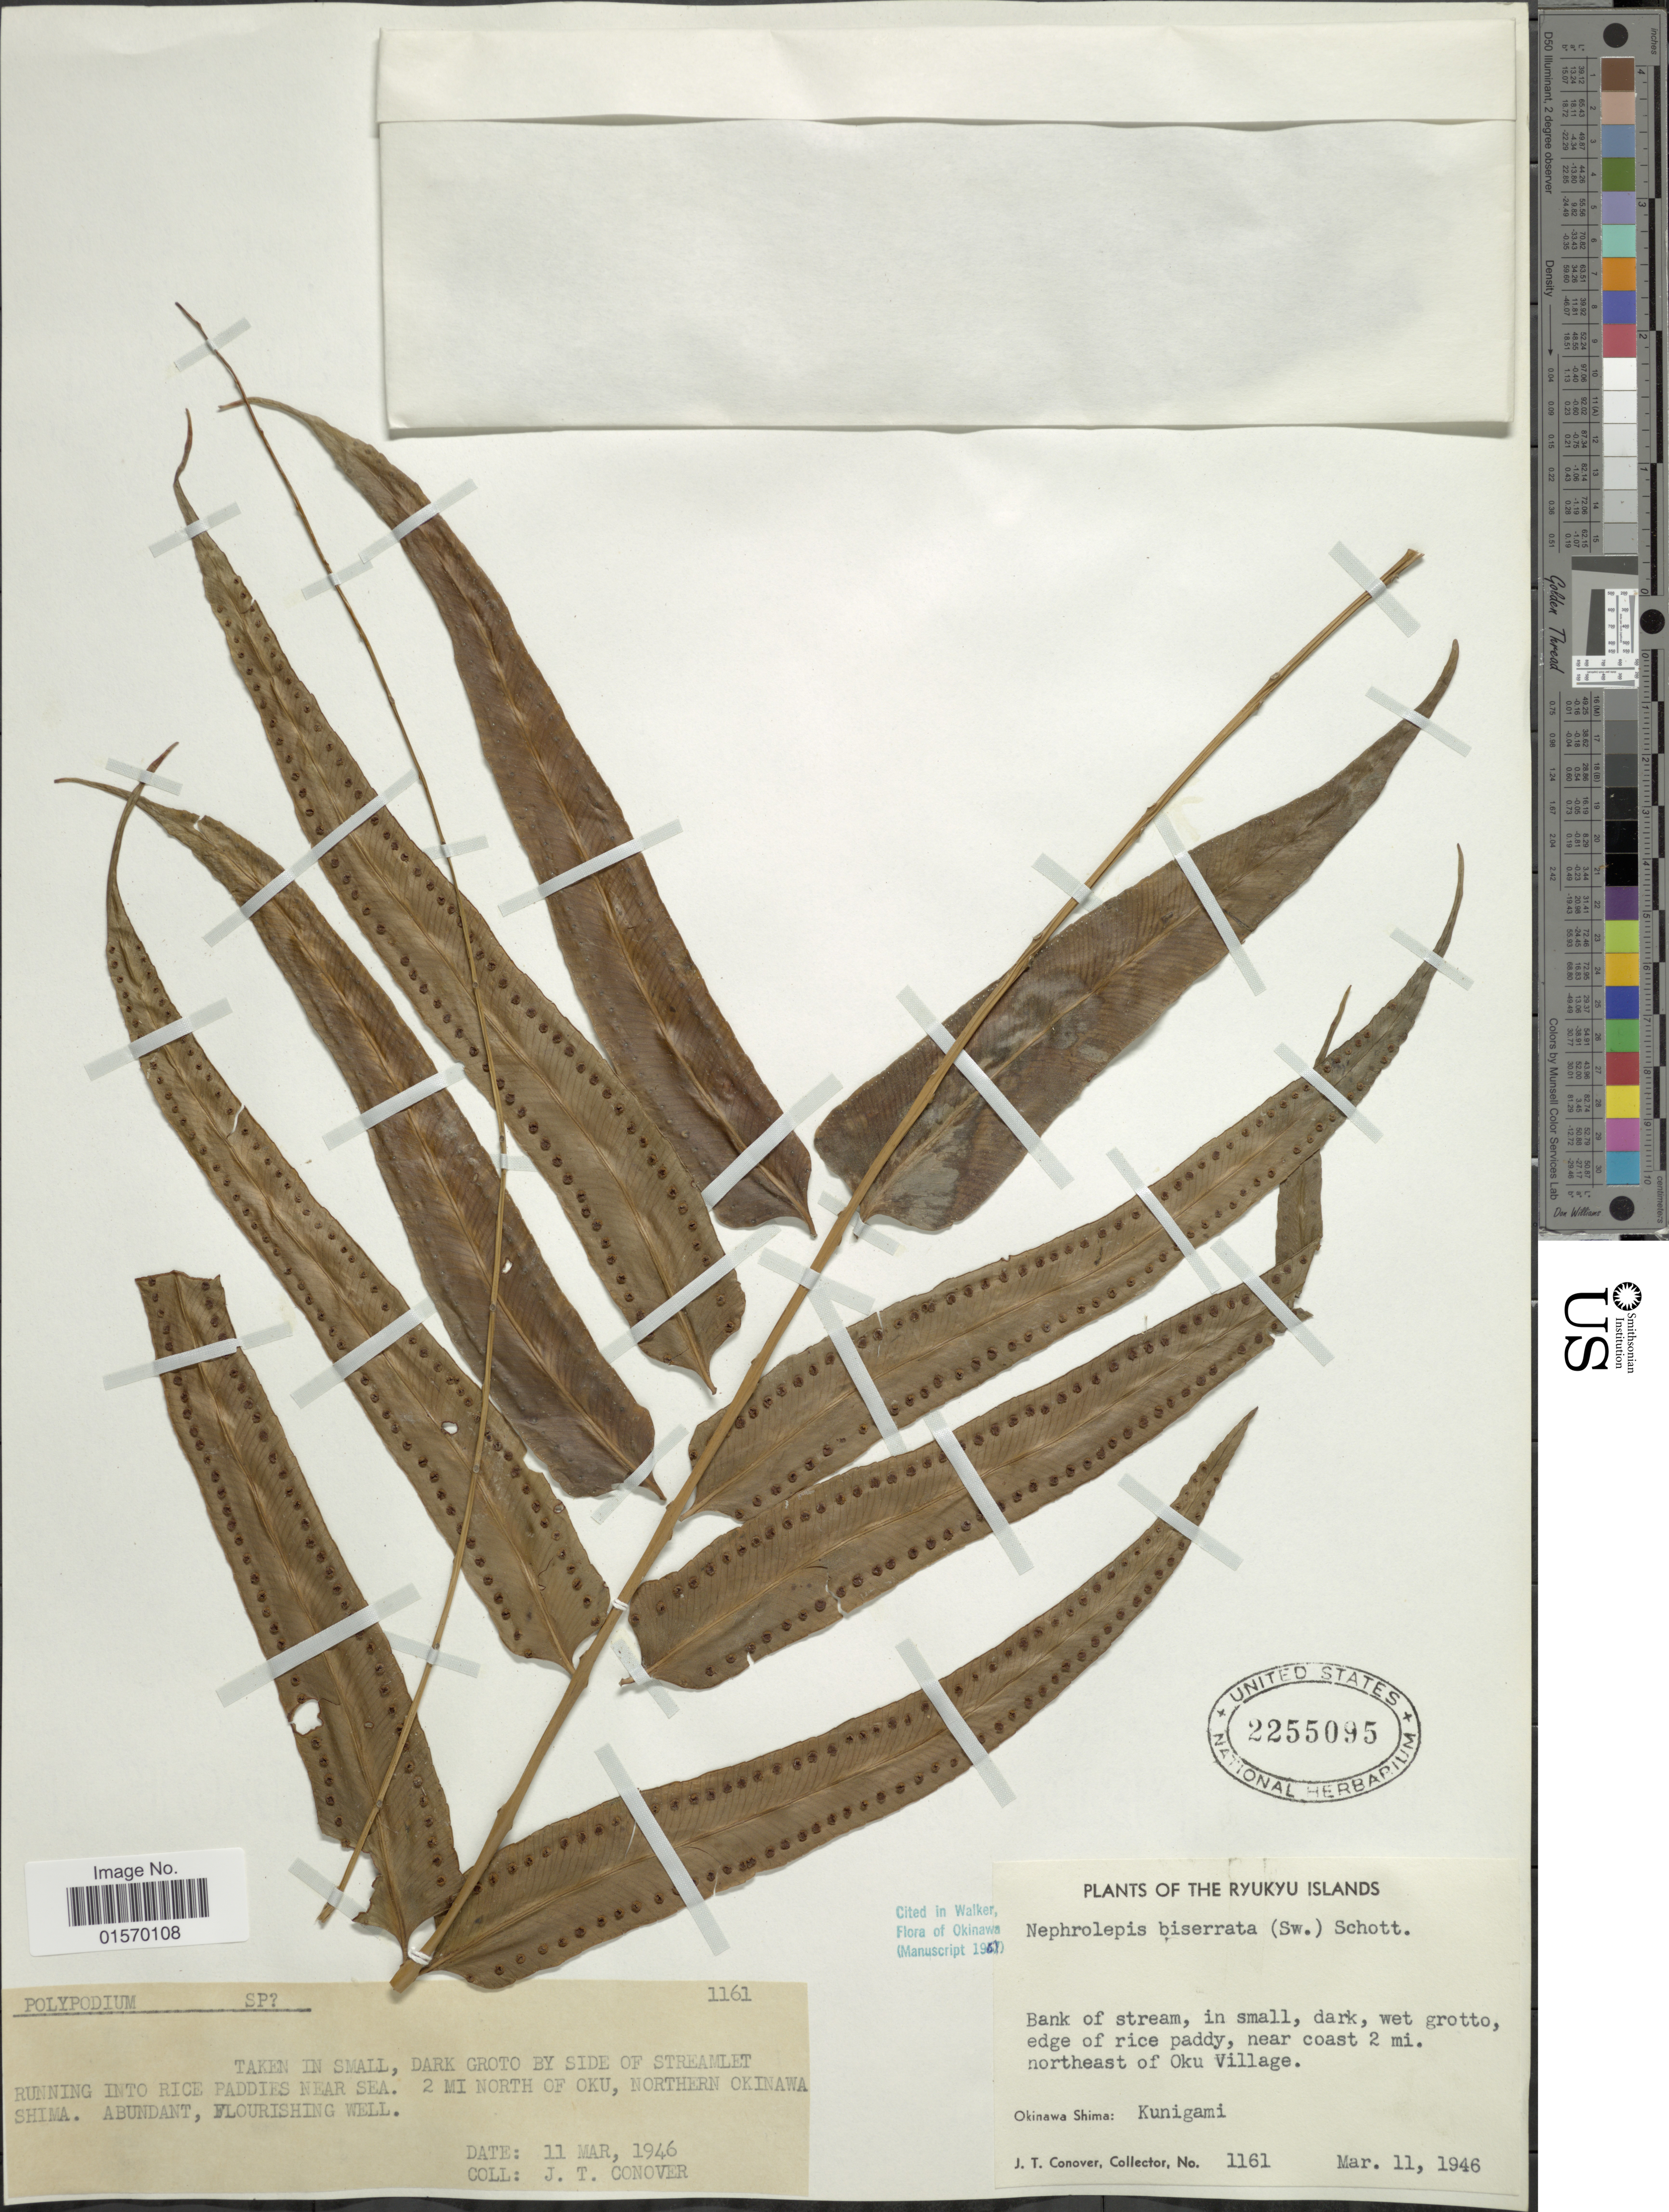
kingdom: Plantae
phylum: Tracheophyta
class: Polypodiopsida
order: Polypodiales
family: Nephrolepidaceae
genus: Nephrolepis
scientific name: Nephrolepis biserrata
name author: (Sw.) Schott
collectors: J. T. Conover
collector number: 1161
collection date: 1946-03-11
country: Japan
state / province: Okinawa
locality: Ryukyu Island. Bank of stream, in small, dark, wet, grotto, edge of rice paddy, near coast 2 mi. northeast of Oku Village. Okinawa Shima: Kunigami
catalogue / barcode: US 2255095